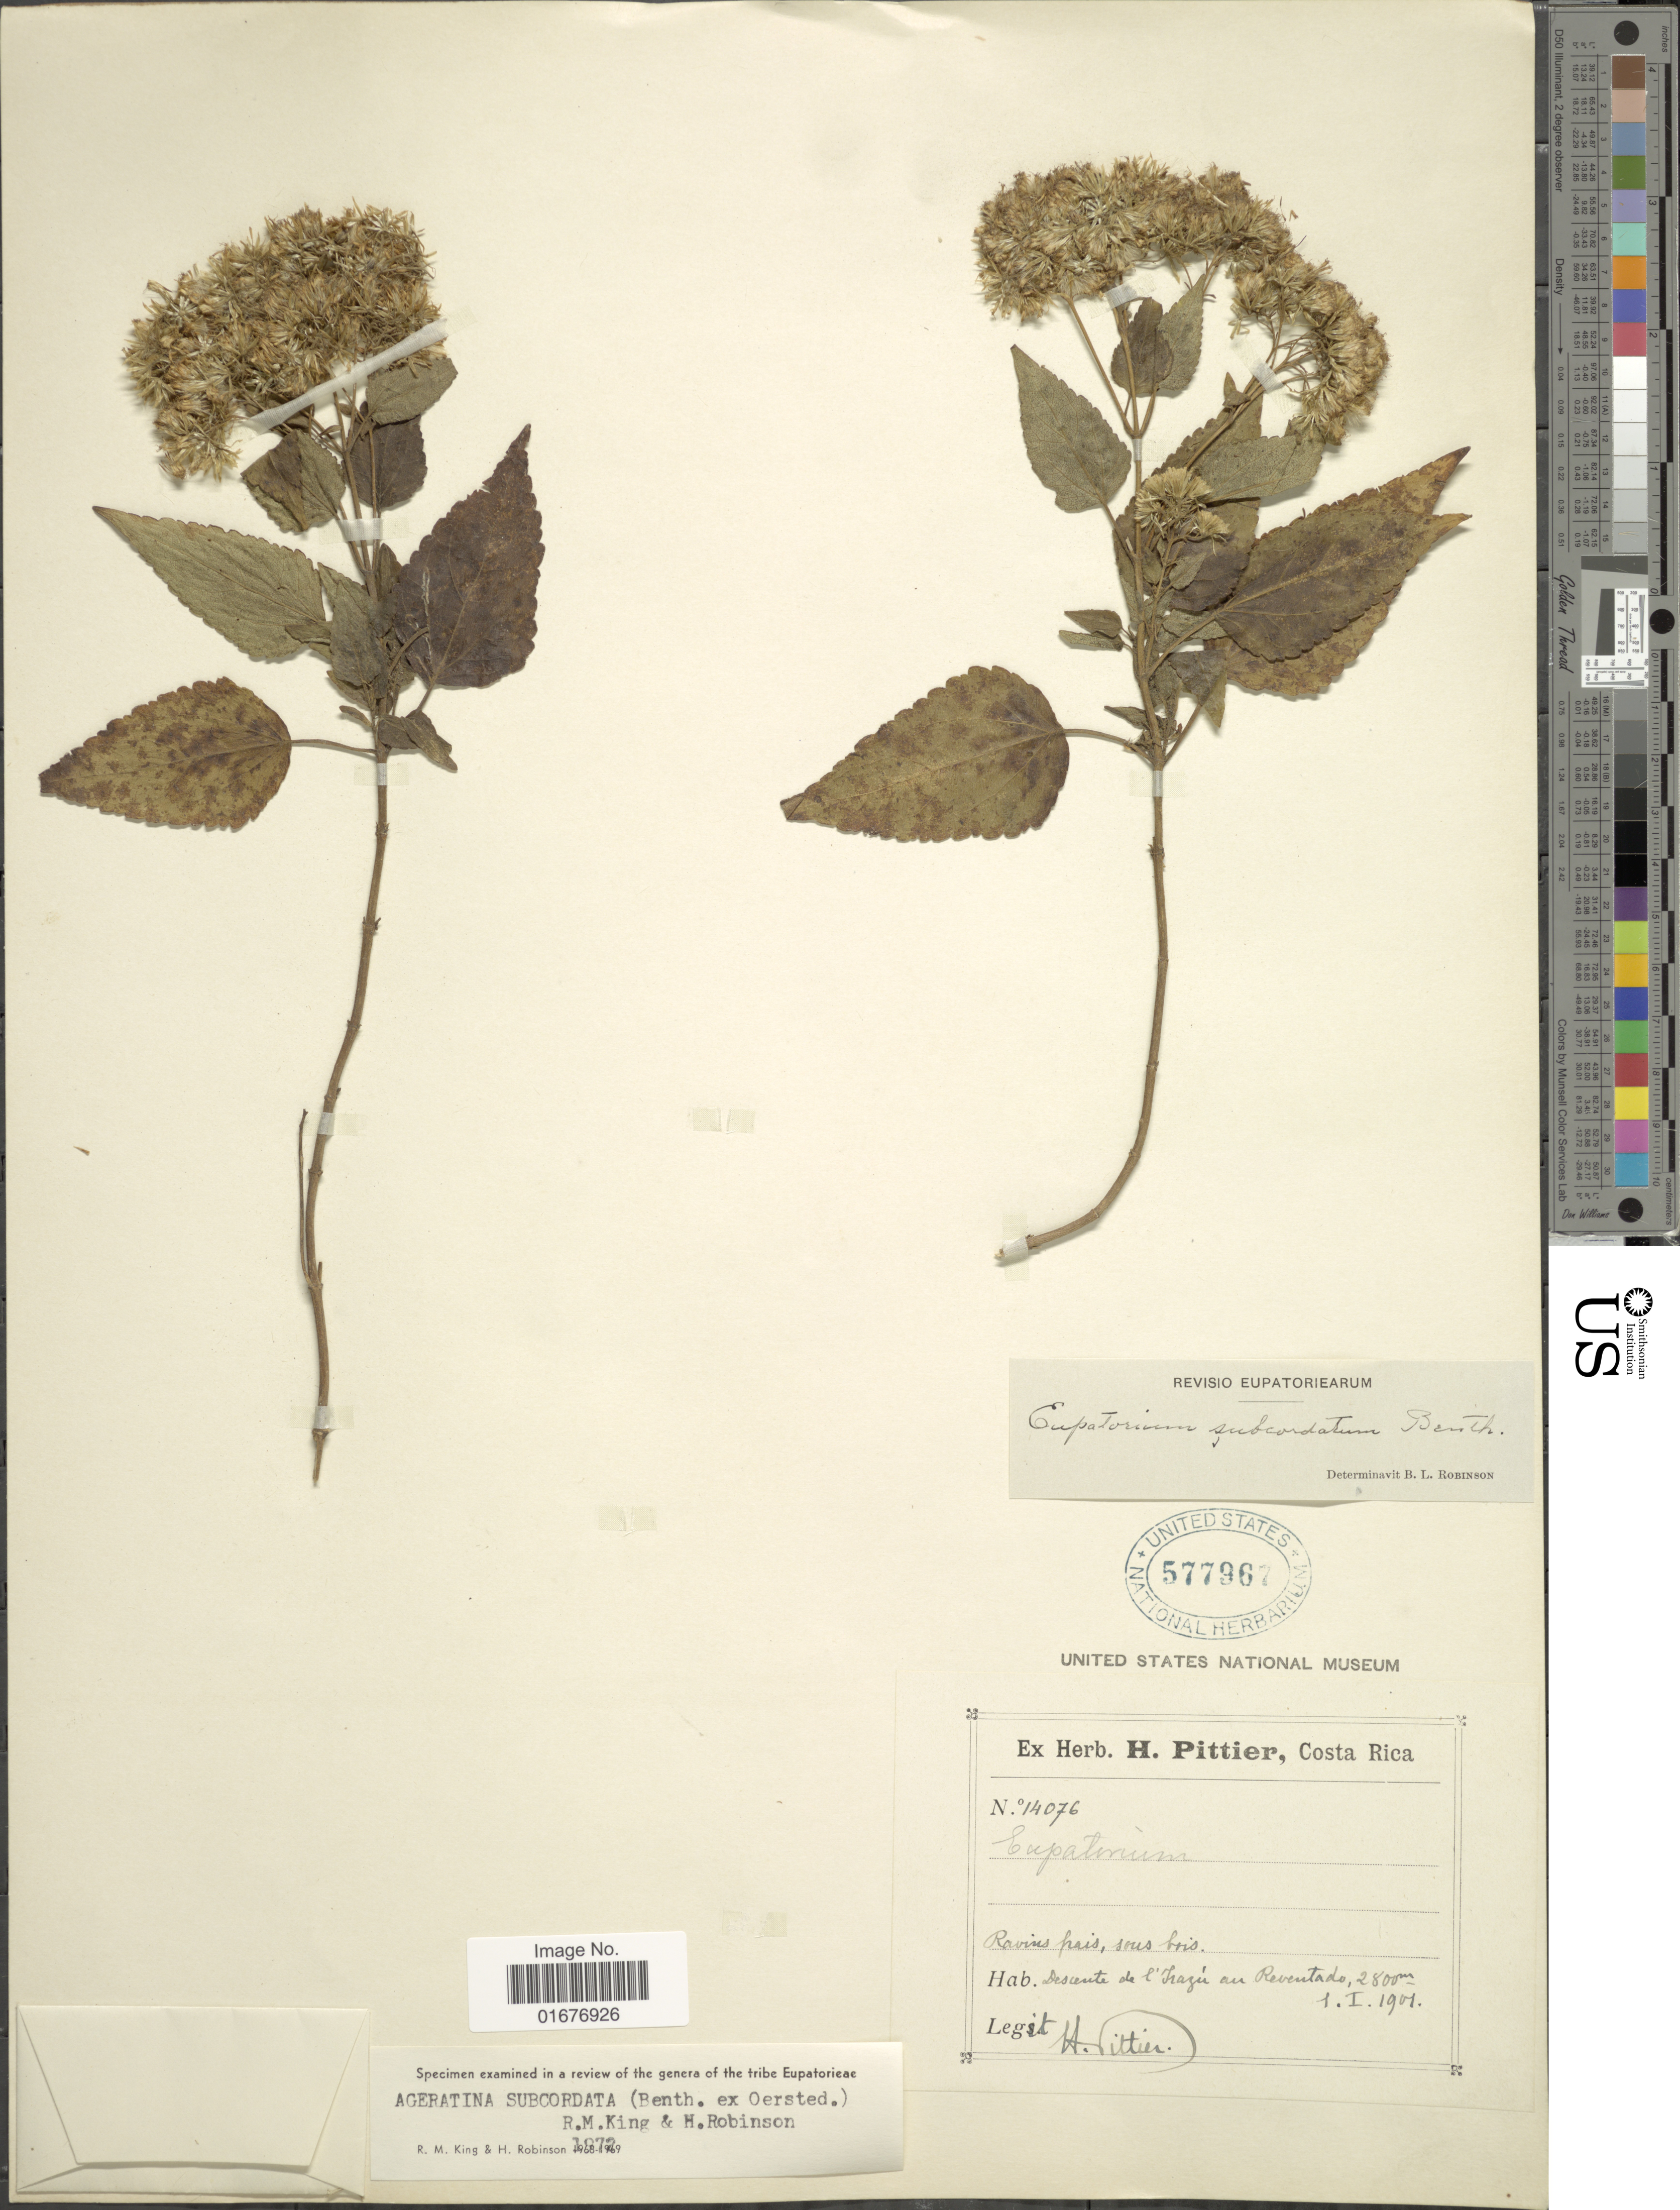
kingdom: Plantae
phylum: Tracheophyta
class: Magnoliopsida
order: Asterales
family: Asteraceae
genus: Ageratina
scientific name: Ageratina subcordata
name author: (Benth. ex Oerst.) R.M. King & H. Rob.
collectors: H. F. Pittier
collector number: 14076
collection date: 1901-01-01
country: Costa Rica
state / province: Cartago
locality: Irazú at Reventado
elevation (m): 2800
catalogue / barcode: US 577967